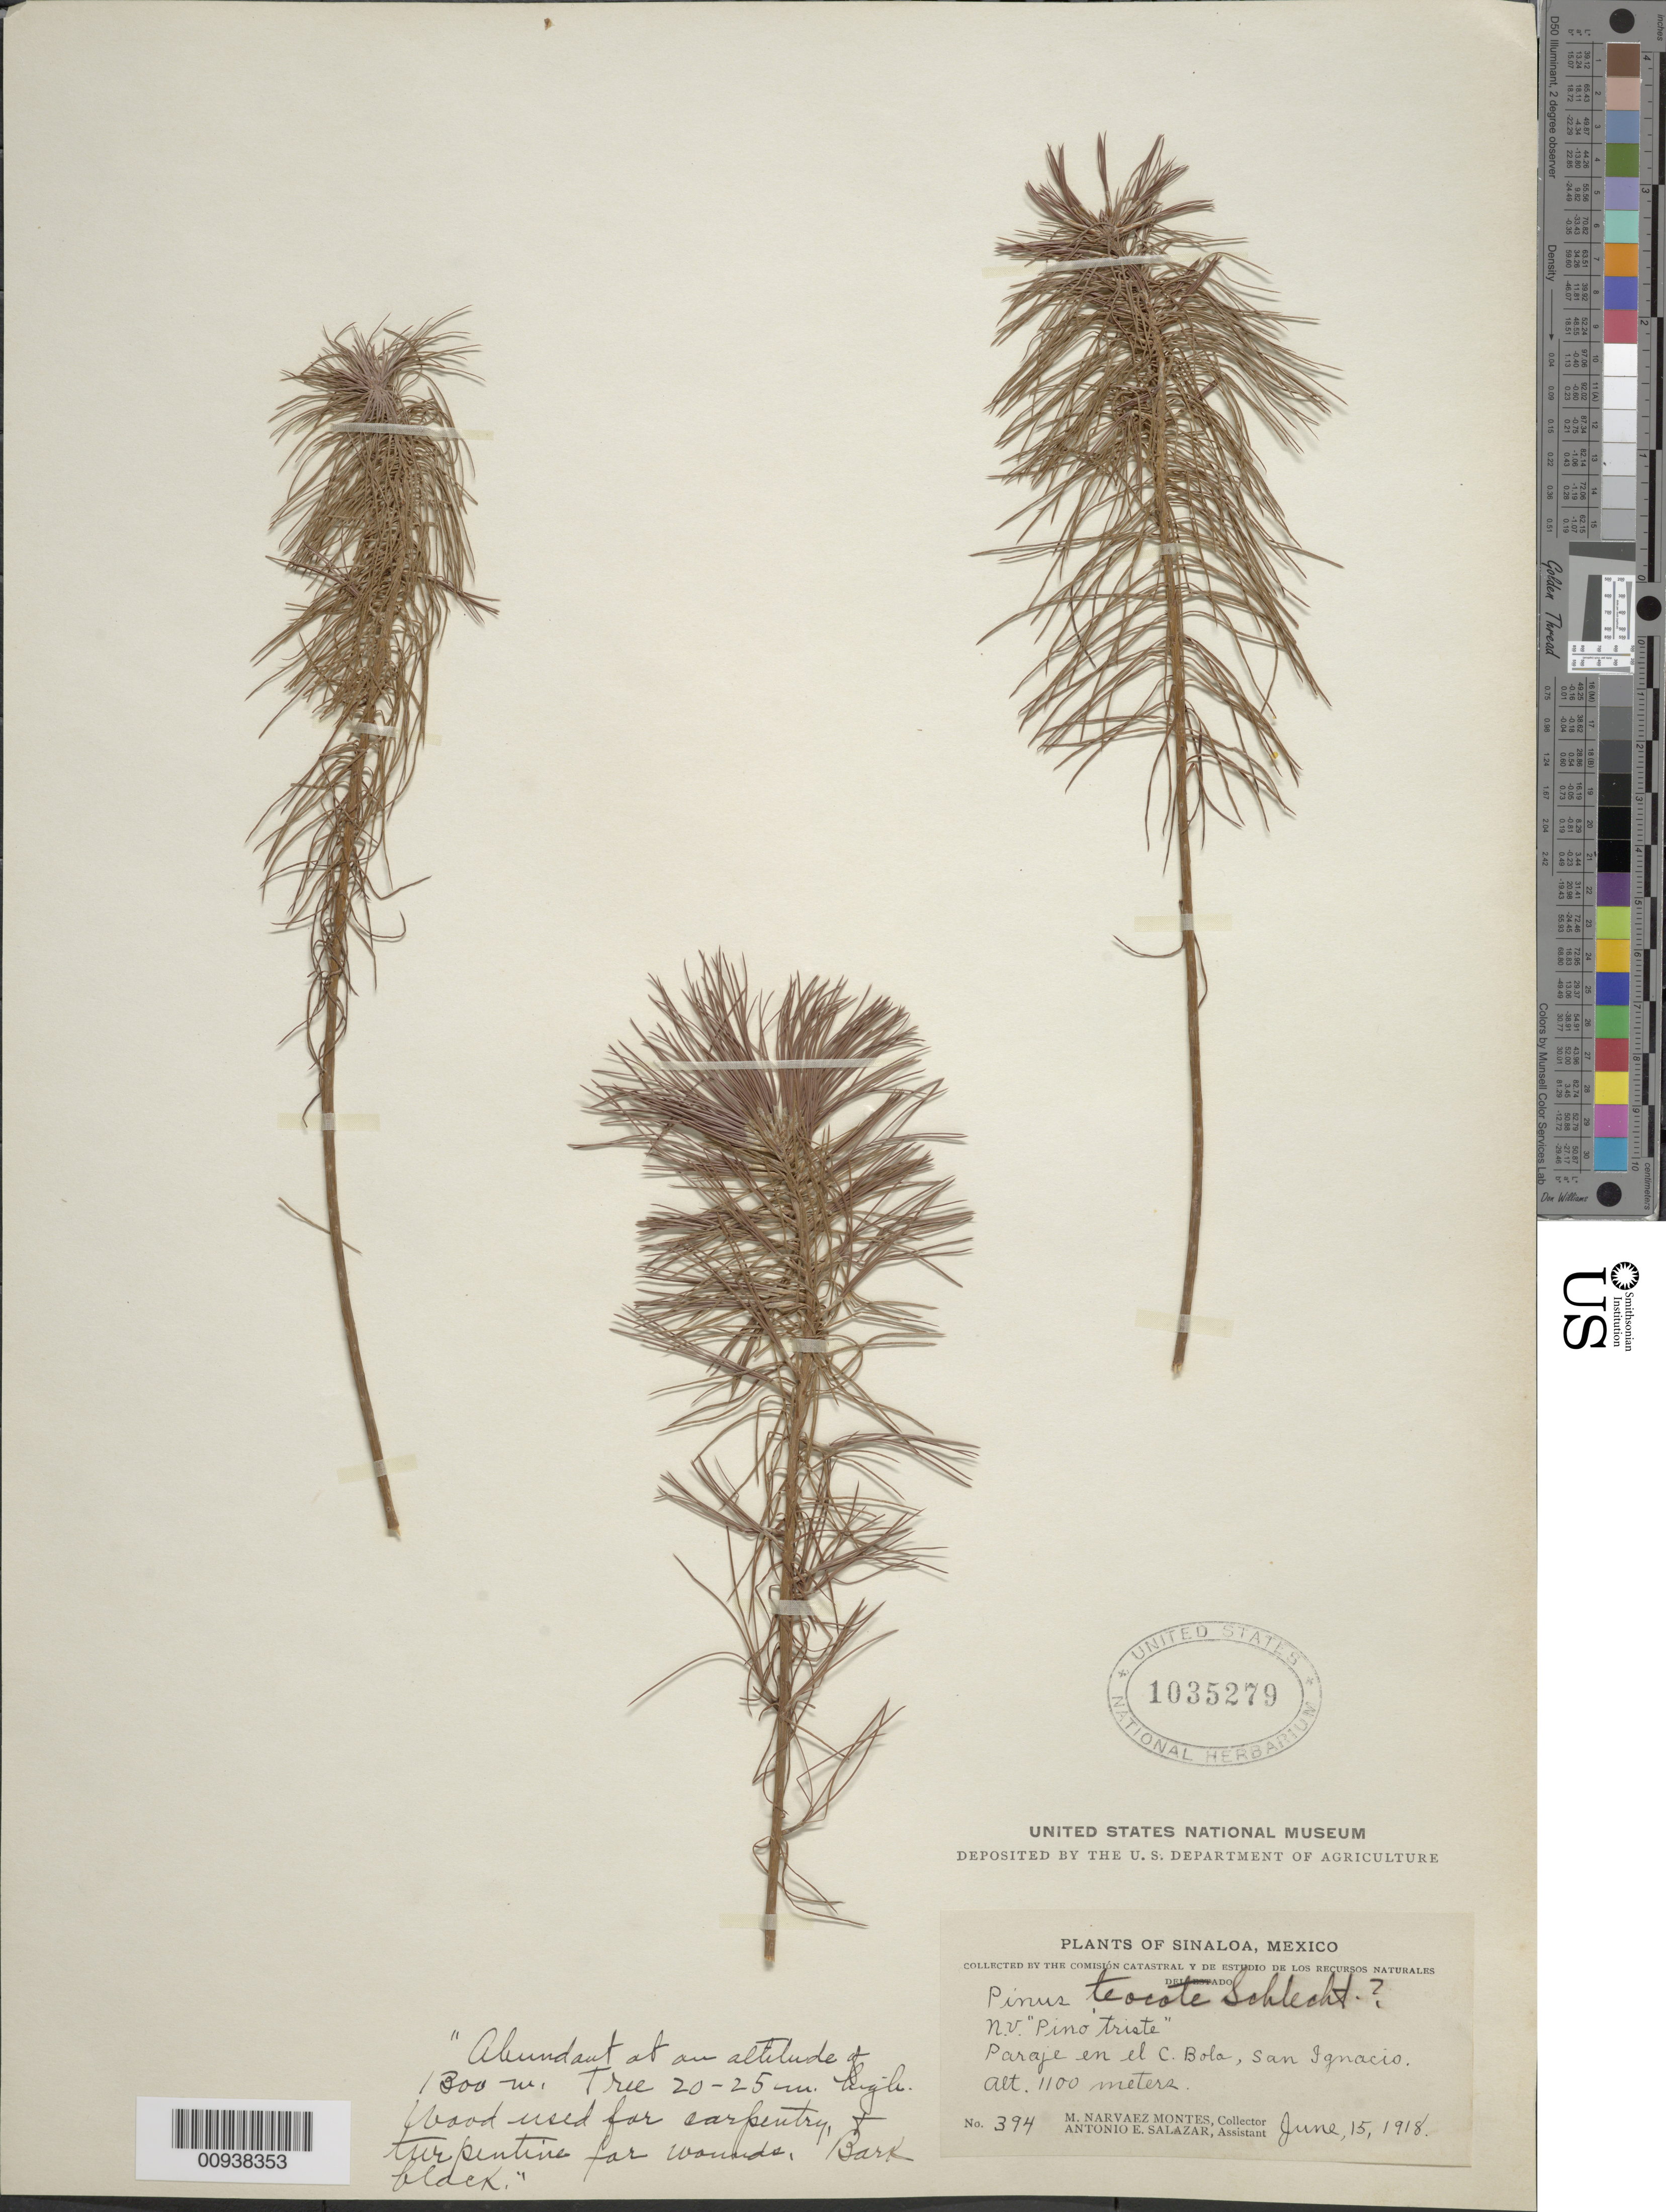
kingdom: Plantae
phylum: Tracheophyta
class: Pinopsida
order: Pinales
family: Pinaceae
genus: Pinus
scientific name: Pinus teocote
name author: Schltdl. & Cham.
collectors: M. Narvaez-Montes & A. E. Salazar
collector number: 394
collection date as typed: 15 Jun 1918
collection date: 1918-06-15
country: Mexico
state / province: Sinaloa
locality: Paraje en el C. Bola, San Ignacio.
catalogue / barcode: US 1035279